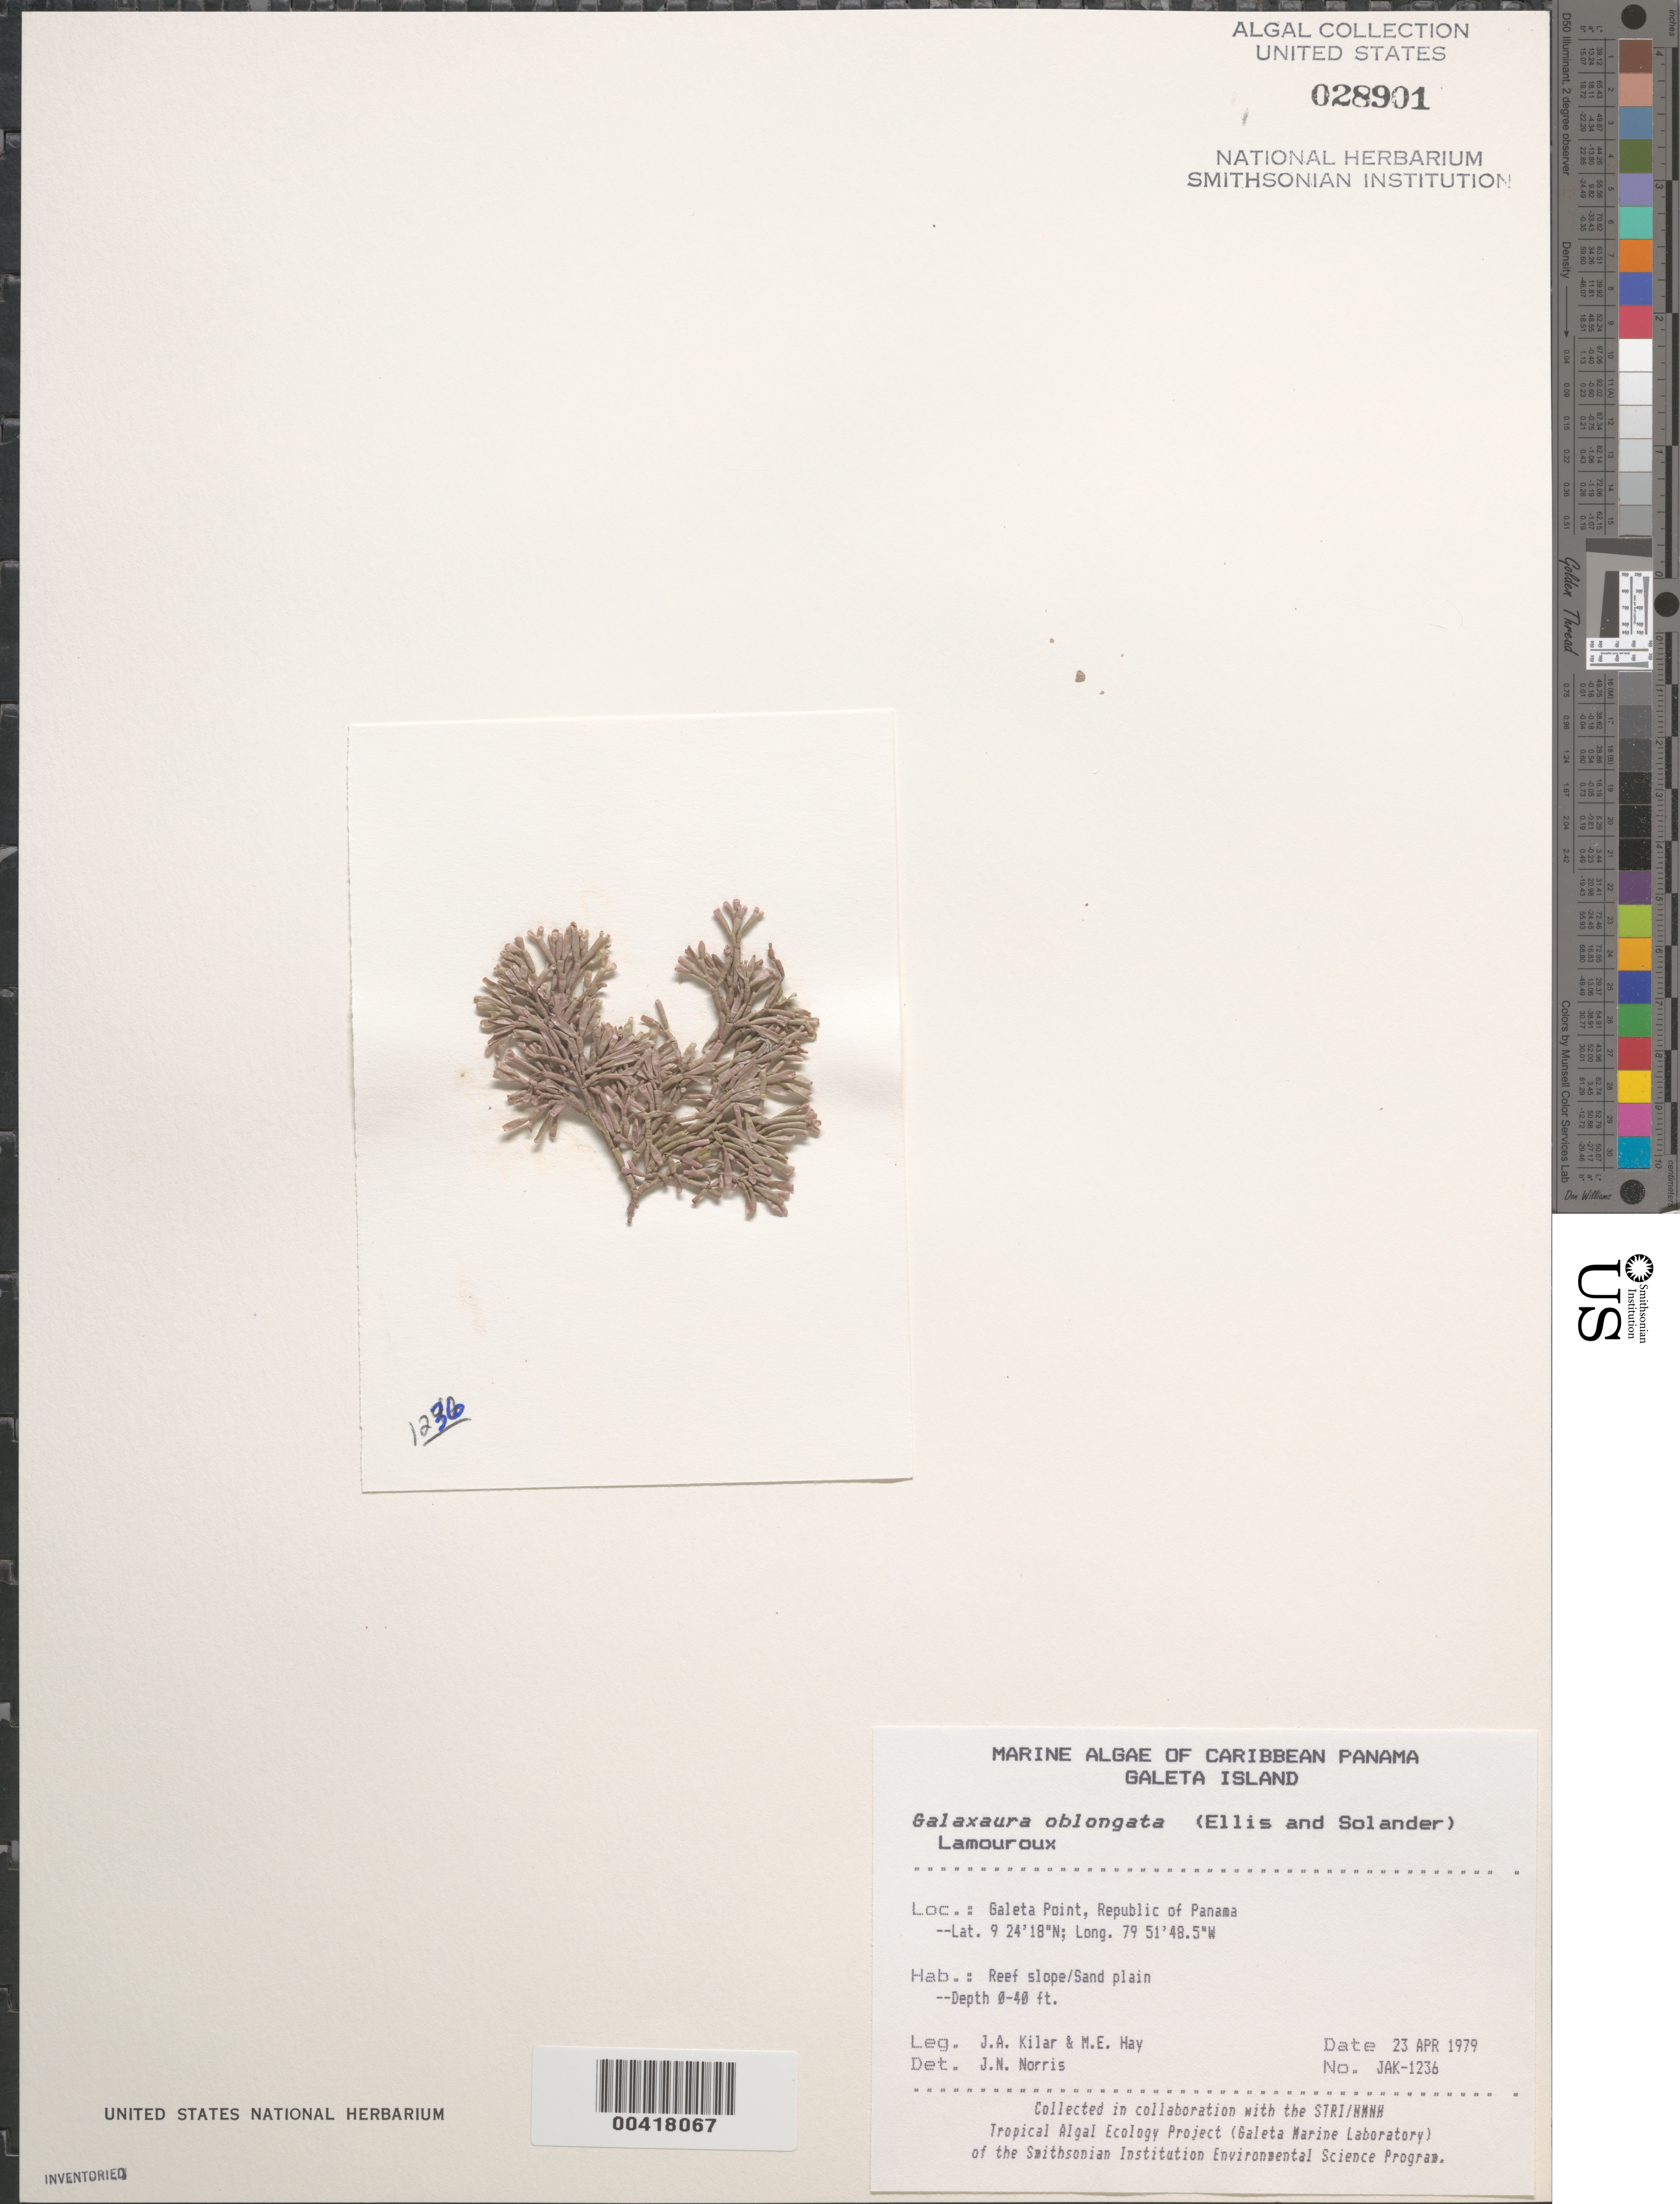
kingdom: Plantae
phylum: Rhodophyta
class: Florideophyceae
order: Nemaliales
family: Galaxauraceae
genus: Tricleocarpa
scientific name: Tricleocarpa fragilis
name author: (L.) Huisman & R.A. Towns.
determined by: Algae name updating Project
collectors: J. A. Kilar & M. E. Hay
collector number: JAK-1236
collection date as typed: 23 Apr 1979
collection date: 1979-04-23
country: Panama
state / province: Colón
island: Galeta Island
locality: Galeta Point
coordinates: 9 24' 18" N, 79 51' 48.5" W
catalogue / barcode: US 28901